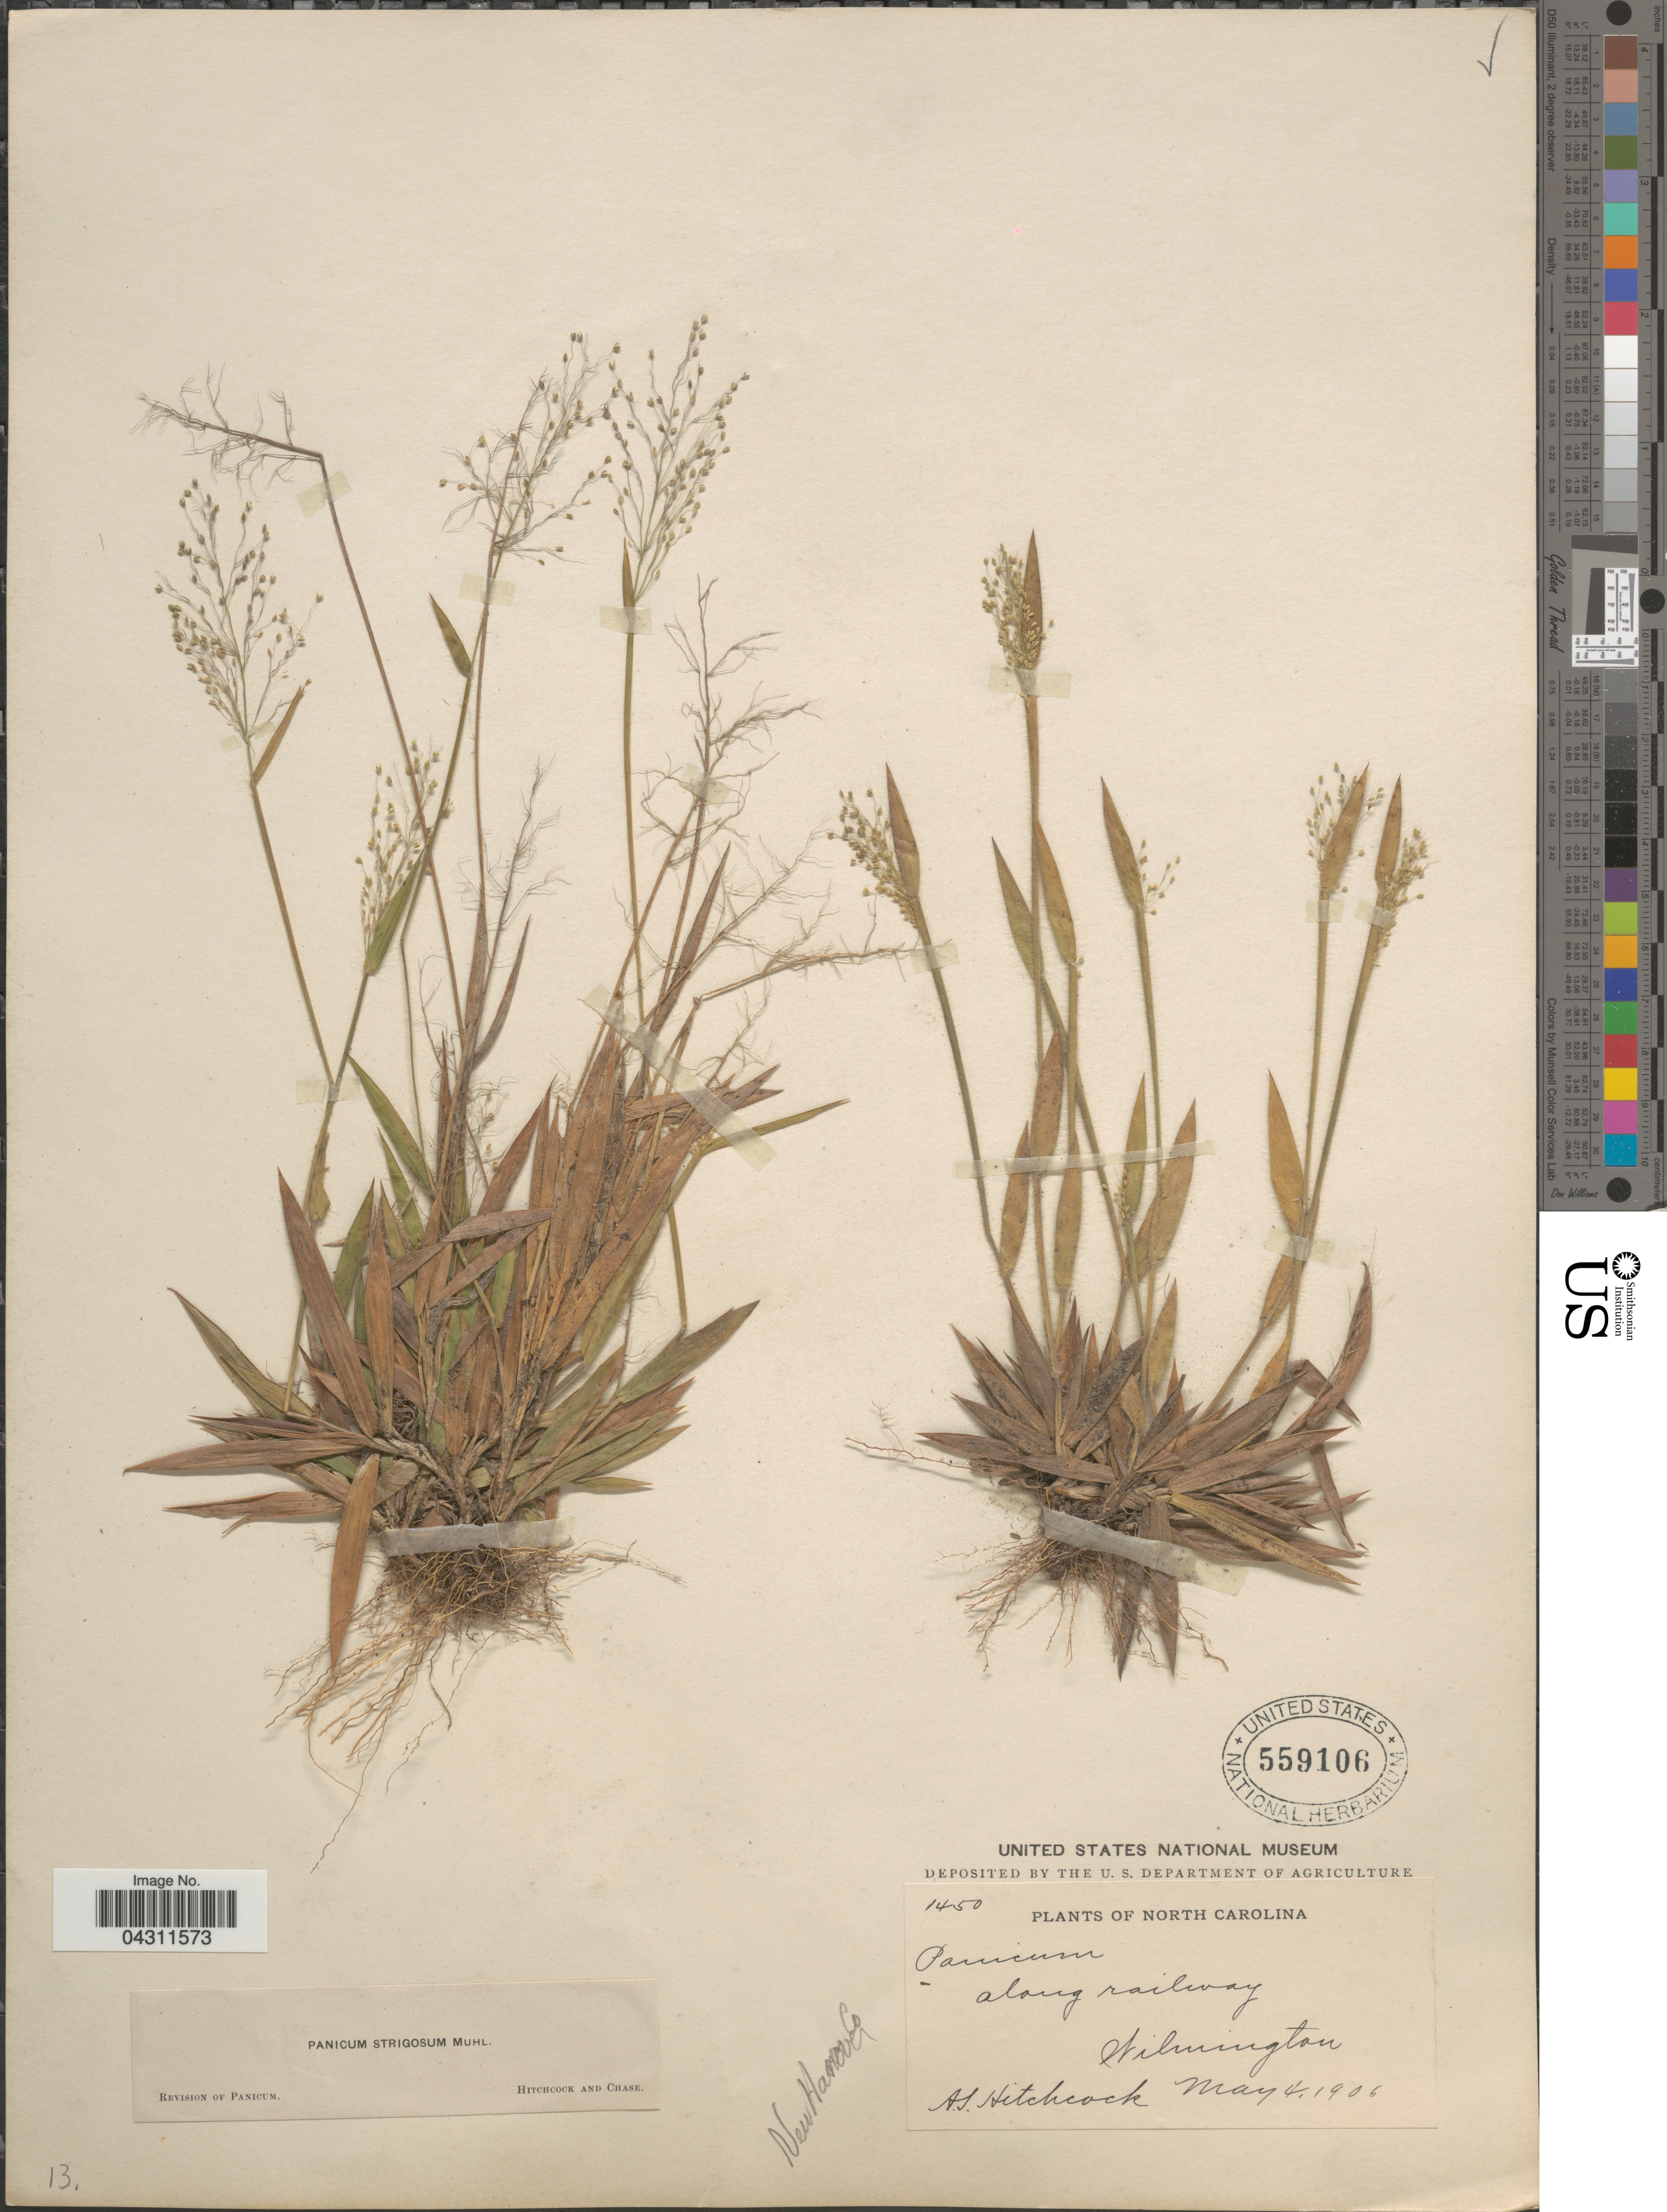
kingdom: Plantae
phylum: Tracheophyta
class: Liliopsida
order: Poales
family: Poaceae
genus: Dichanthelium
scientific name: Dichanthelium strigosum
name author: (Muhl. ex Elliott) Freckmann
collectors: A. S. Hitchcock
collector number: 1450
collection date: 1906-05-04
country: United States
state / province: North Carolina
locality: Along railway. Wilmington. New Hanover Co.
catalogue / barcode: US 559106